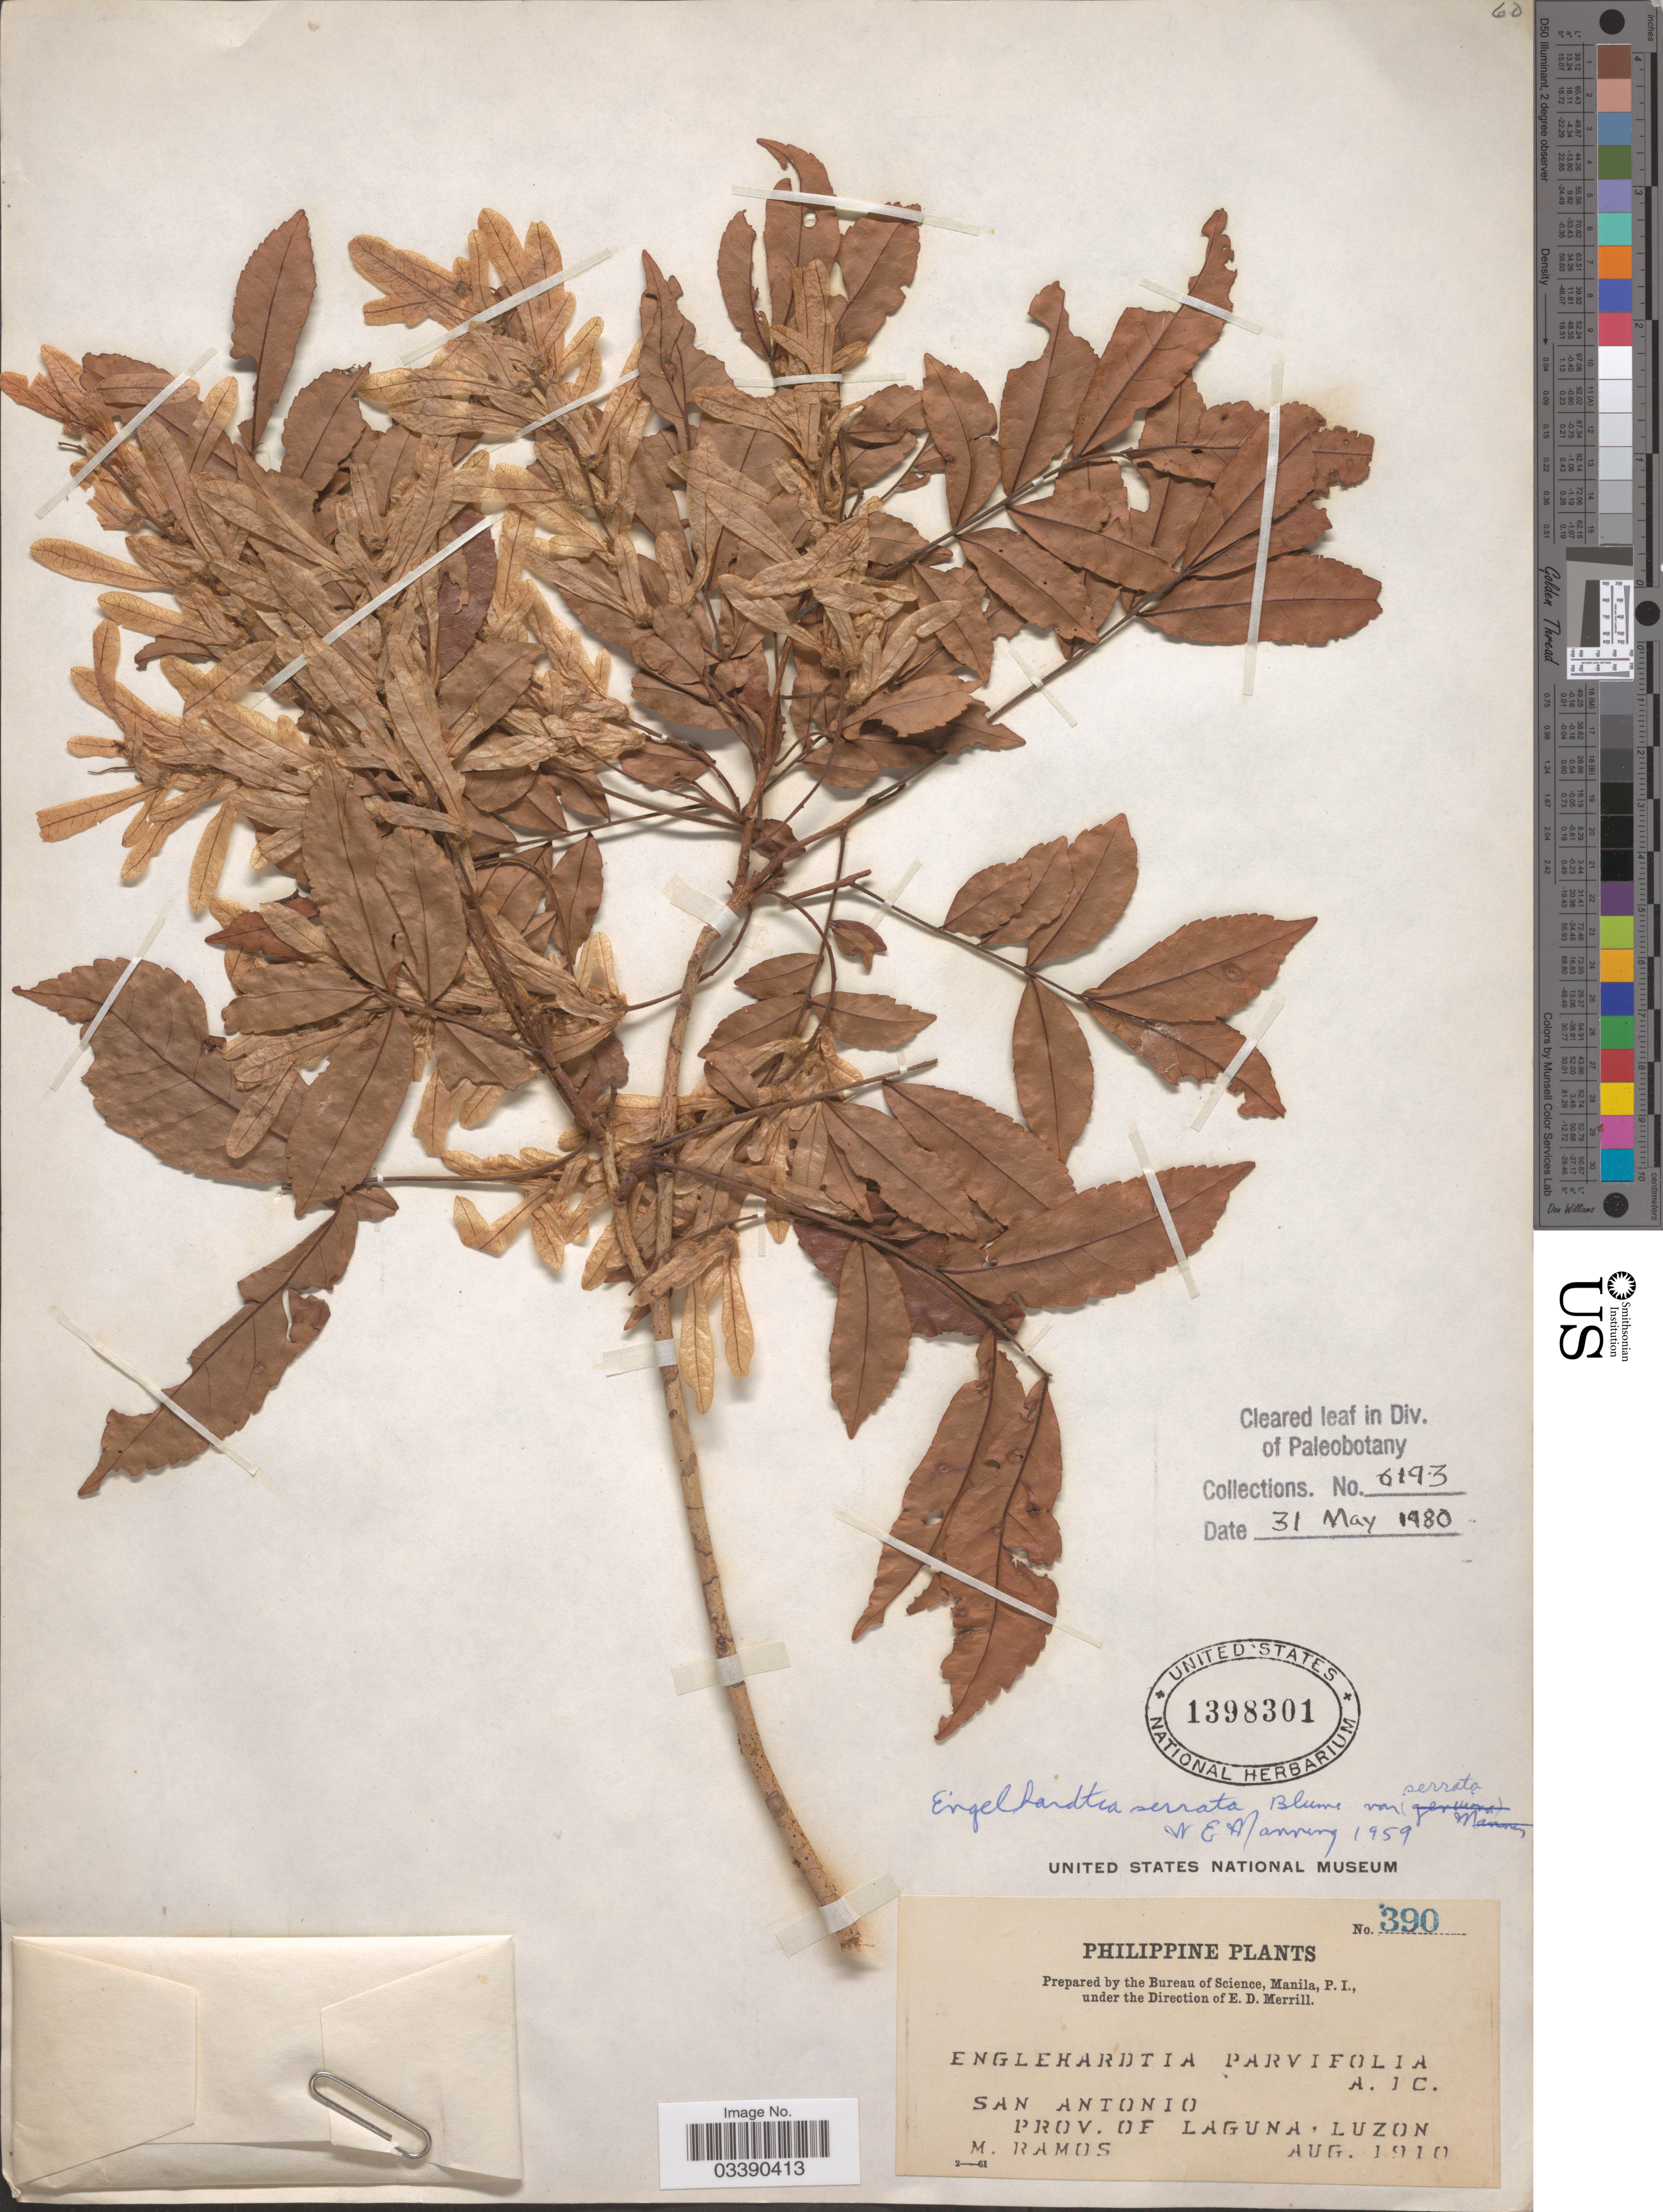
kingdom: Plantae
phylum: Tracheophyta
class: Magnoliopsida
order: Fagales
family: Juglandaceae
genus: Engelhardia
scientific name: Engelhardia serrata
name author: Blume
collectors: M. Ramos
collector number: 390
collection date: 1910-08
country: Philippines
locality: San Antonio. Prov. of Laguna, Luzon.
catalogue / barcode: US 1398301